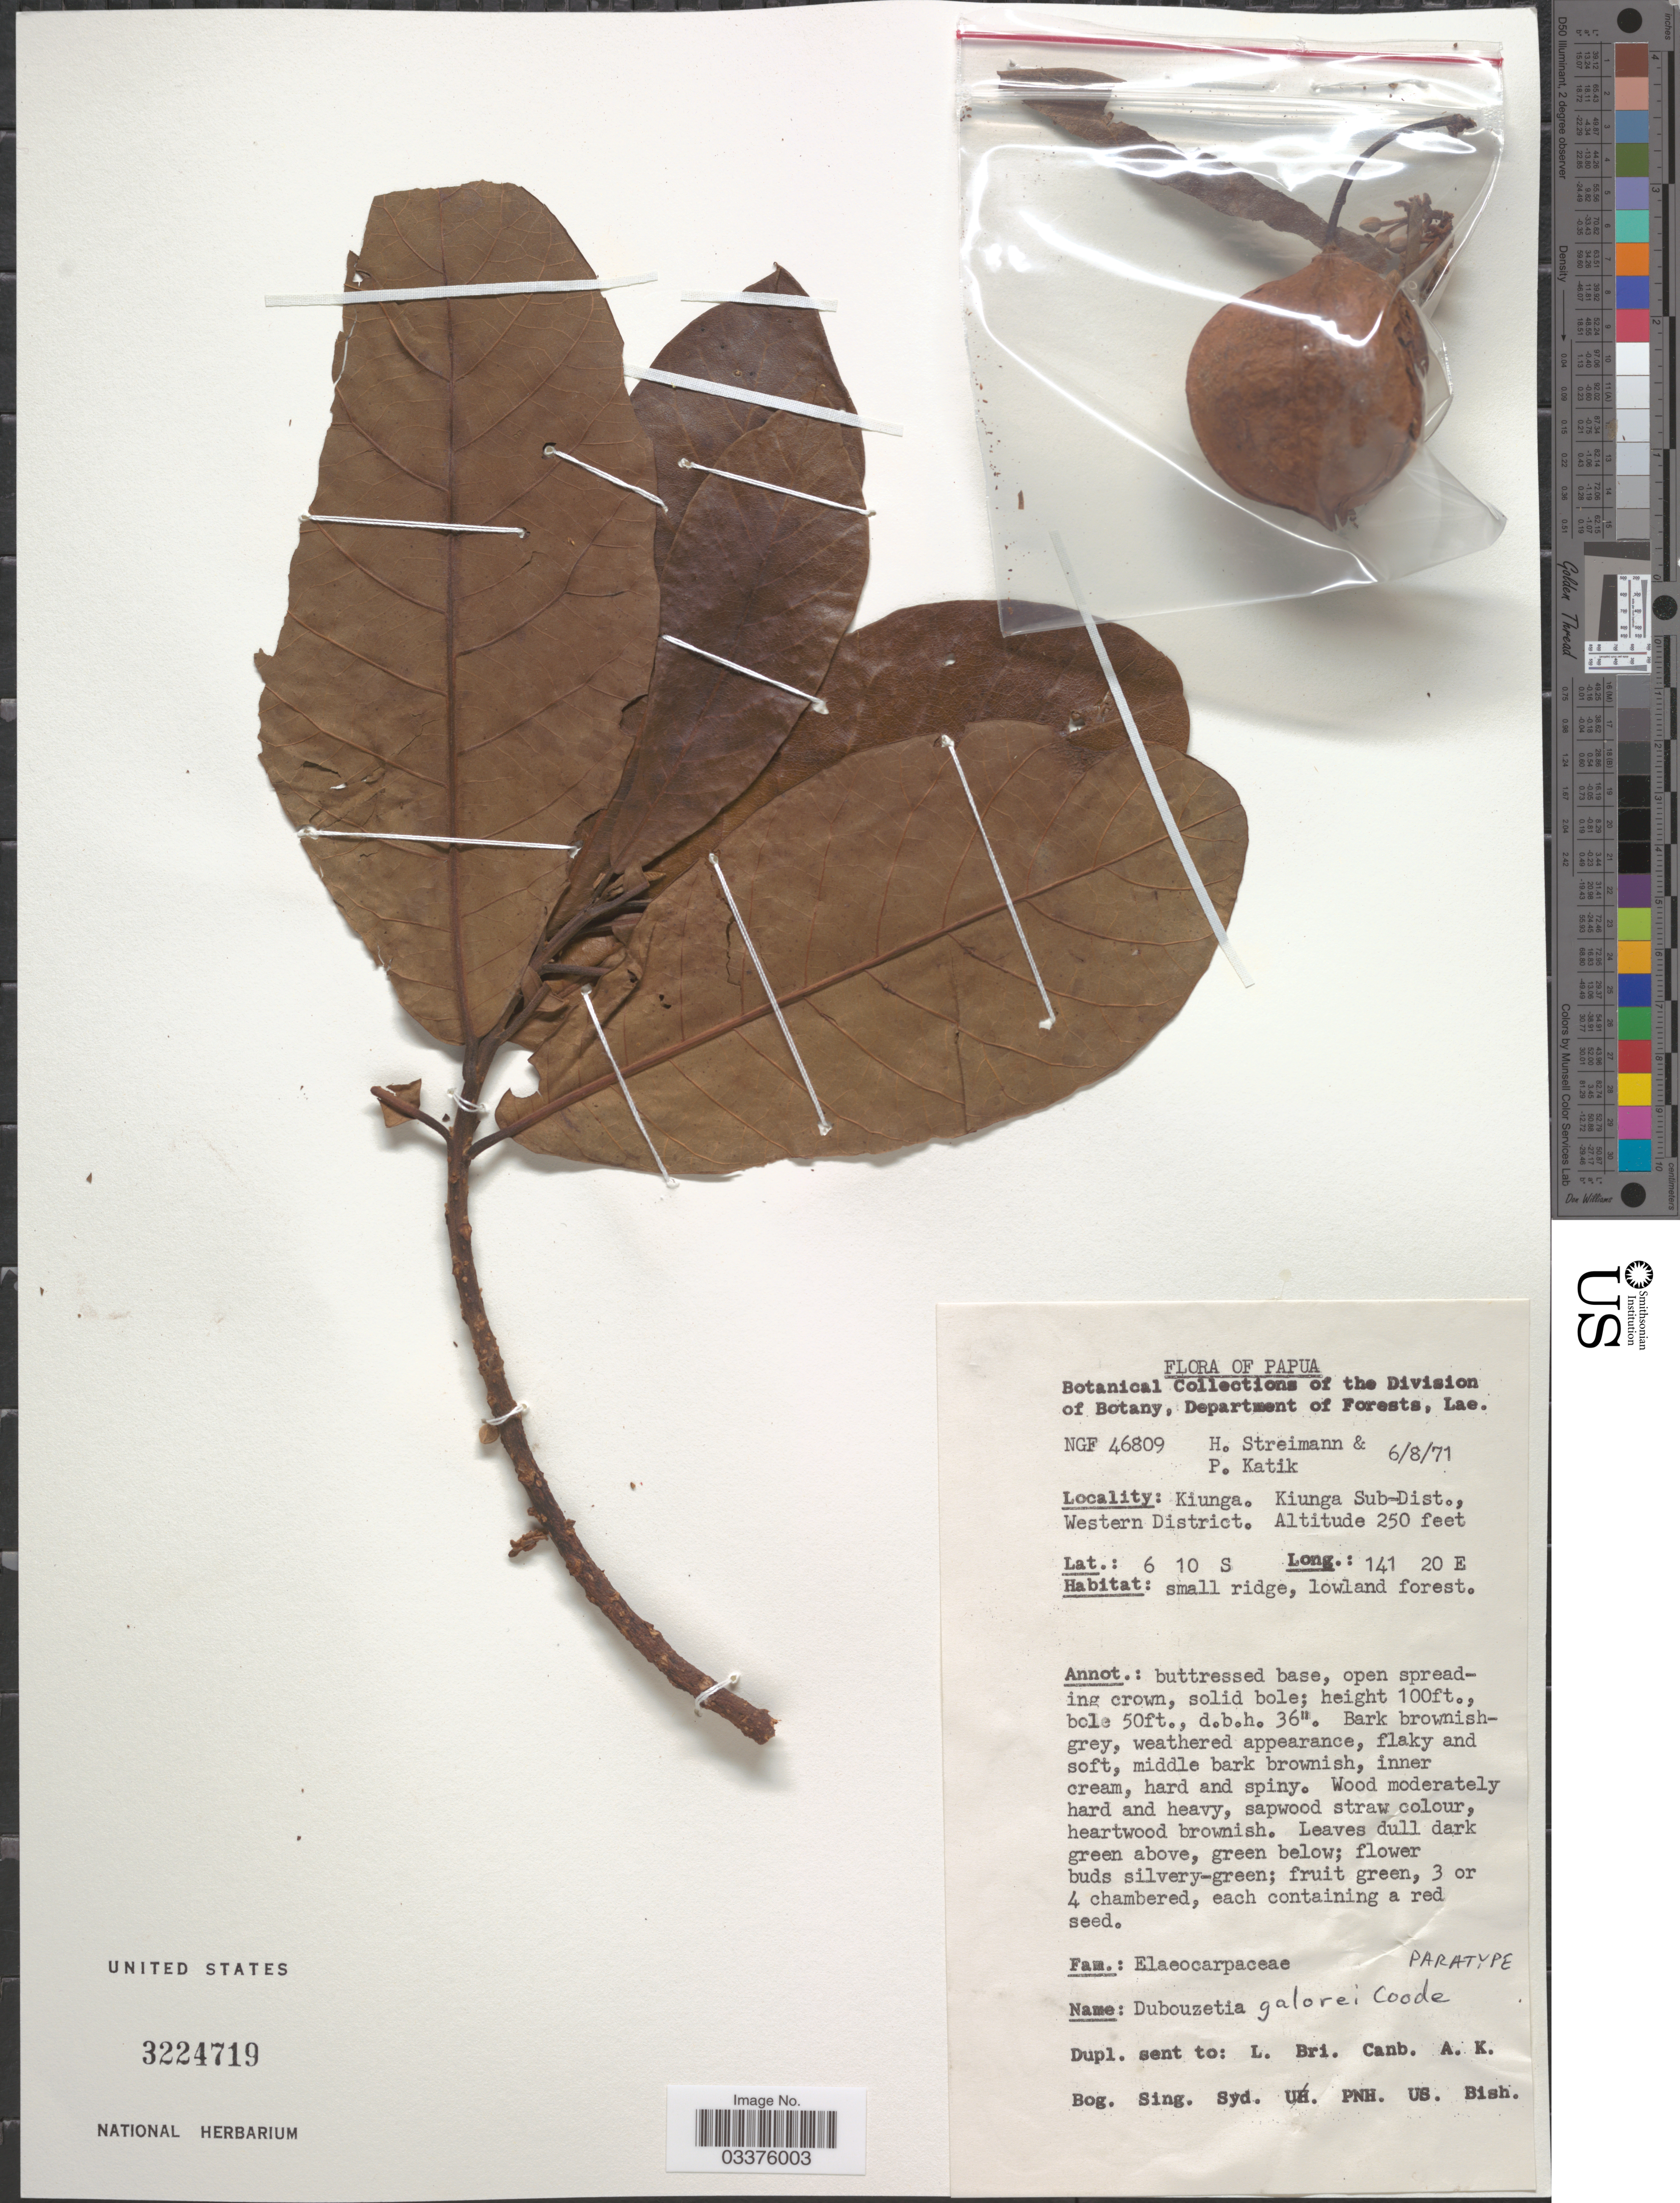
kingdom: Plantae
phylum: Tracheophyta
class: Magnoliopsida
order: Oxalidales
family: Elaeocarpaceae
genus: Dubouzetia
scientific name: Dubouzetia galorei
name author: Coode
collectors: H. Streimann & P. Katik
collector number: NGF 46809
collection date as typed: Transcribed d/m/y: 6/8/71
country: Papua New Guinea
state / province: Manus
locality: Papua. Kiunga. Kiunga Sub-Dist., Western District.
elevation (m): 76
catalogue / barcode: US 3224719